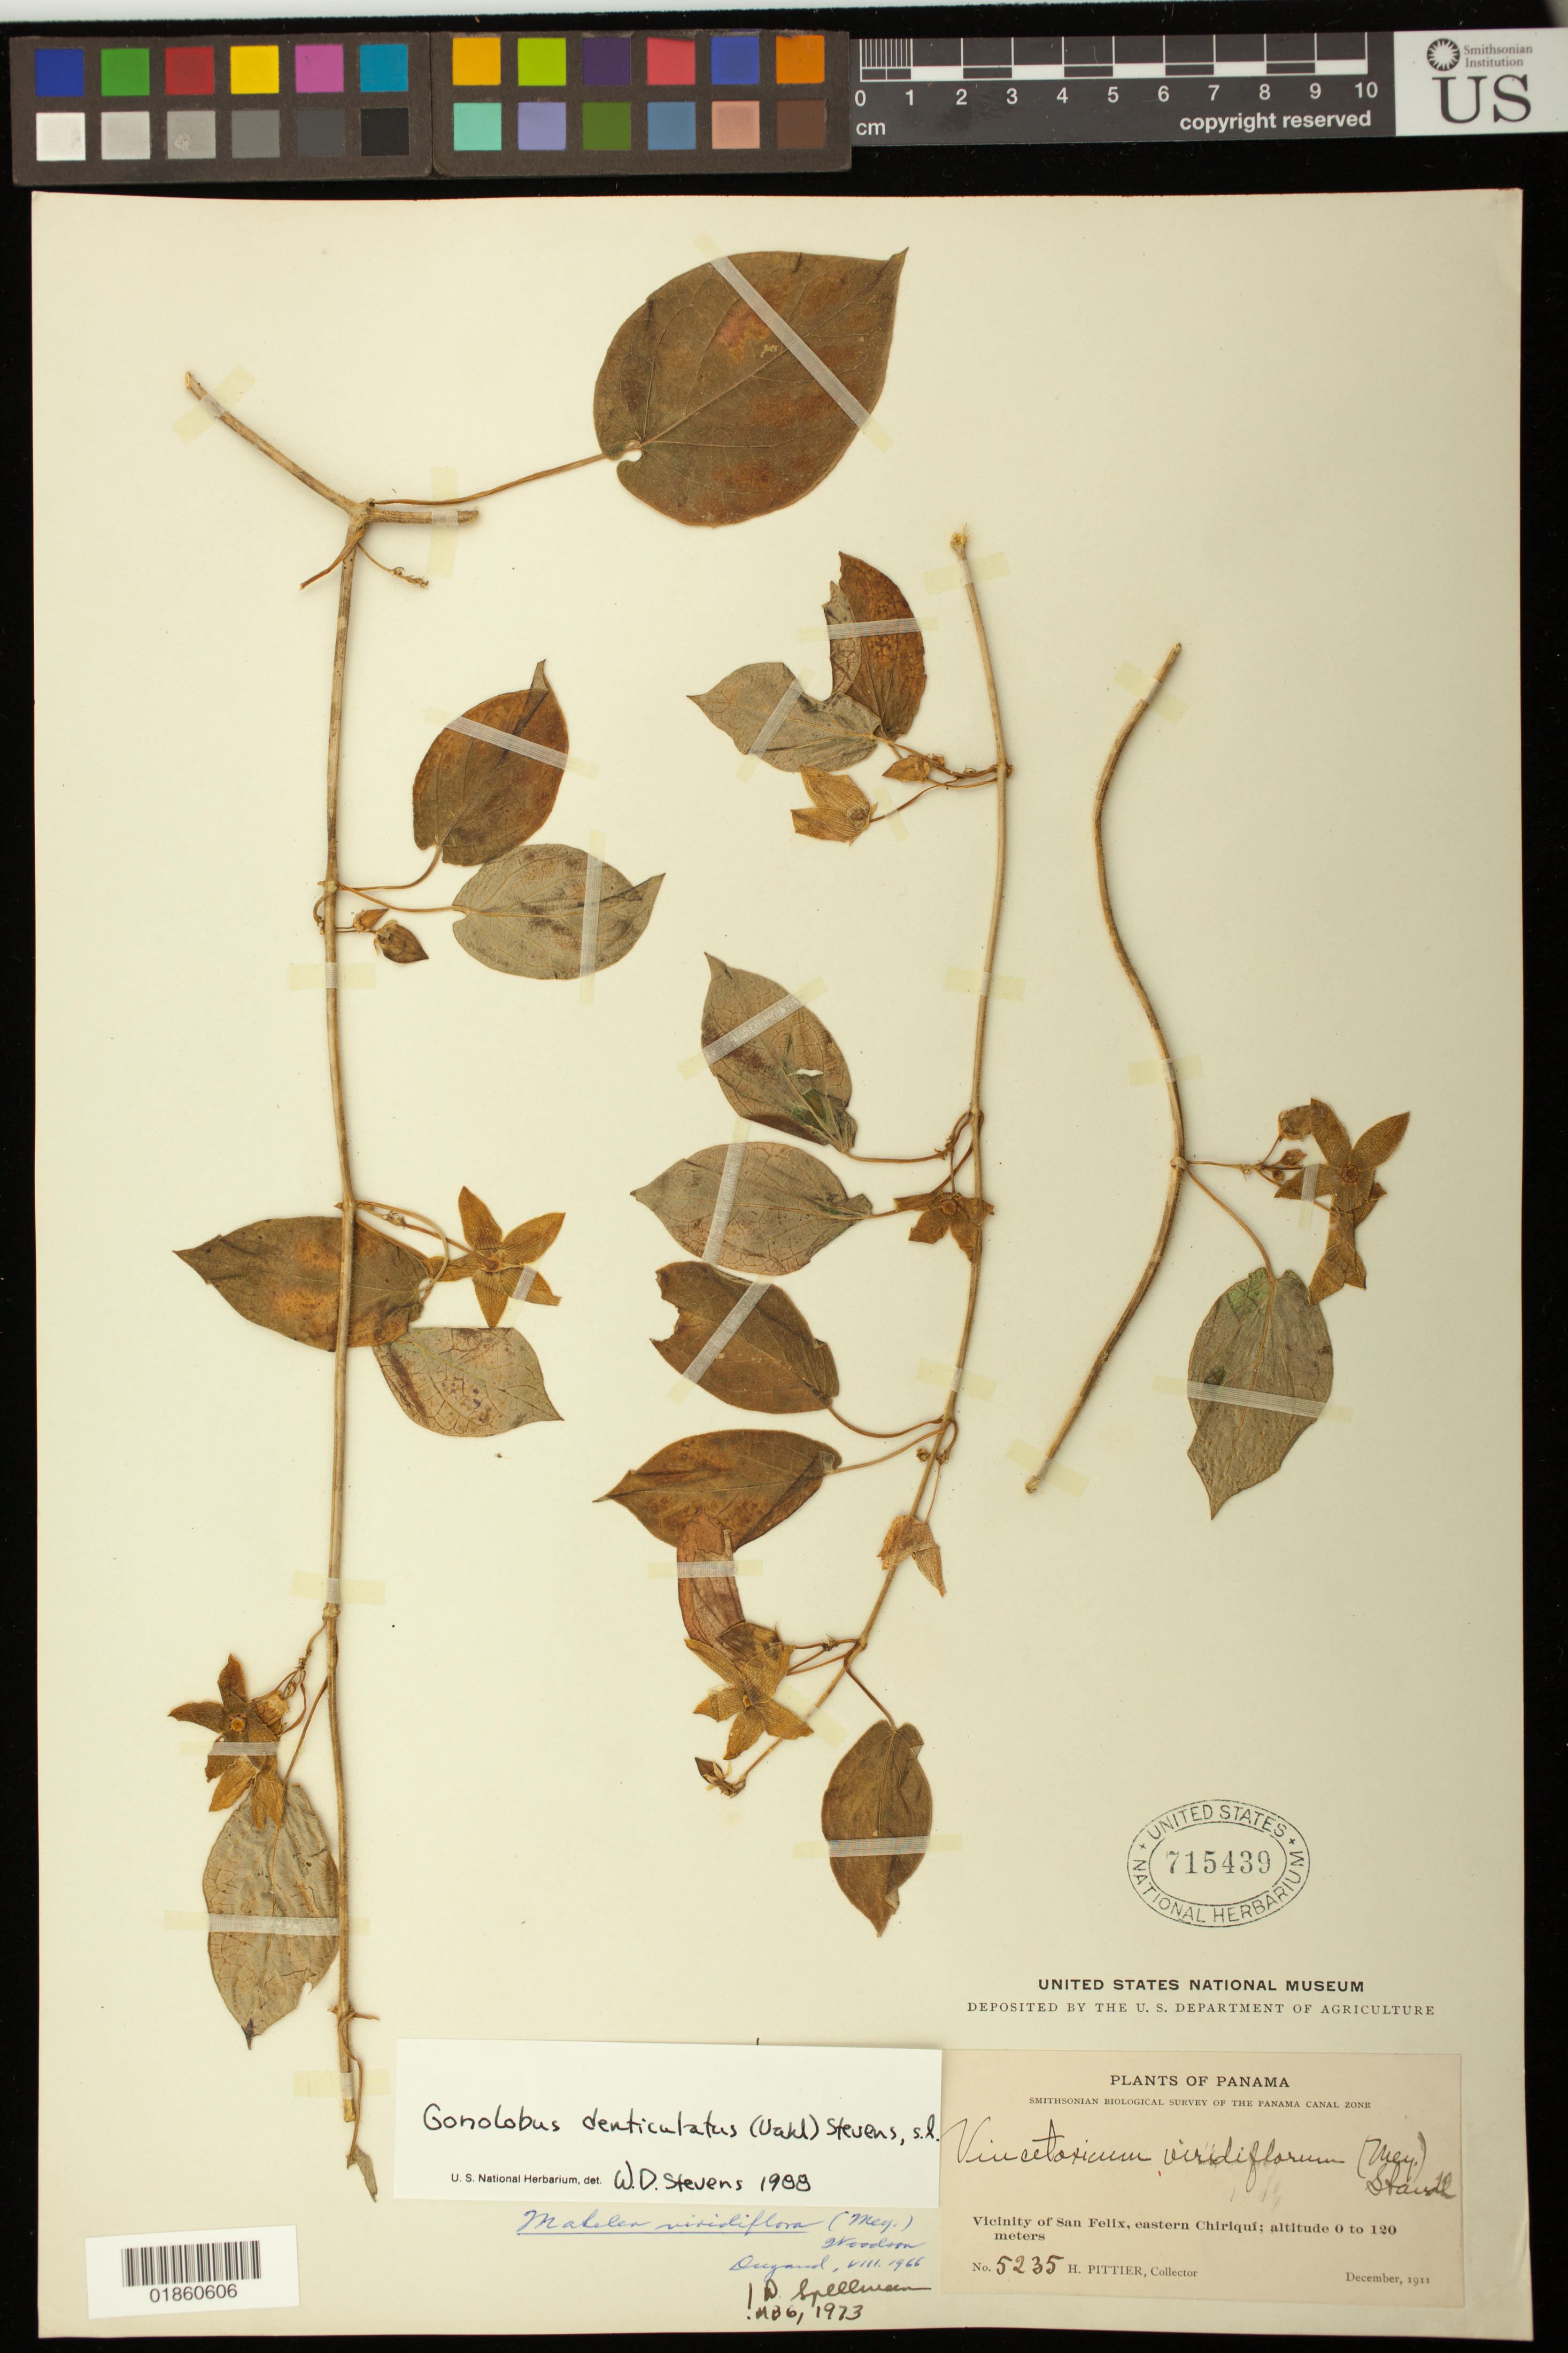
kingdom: Plantae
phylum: Tracheophyta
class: Magnoliopsida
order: Gentianales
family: Apocynaceae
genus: Gonolobus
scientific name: Gonolobus denticulatus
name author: (Vahl) W.D. Stevens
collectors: H. F. Pittier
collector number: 5235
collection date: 1911-12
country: Panama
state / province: Chiriquí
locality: Vicinity of San Felix, eastern Chiriqui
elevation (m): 0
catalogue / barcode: US 715439